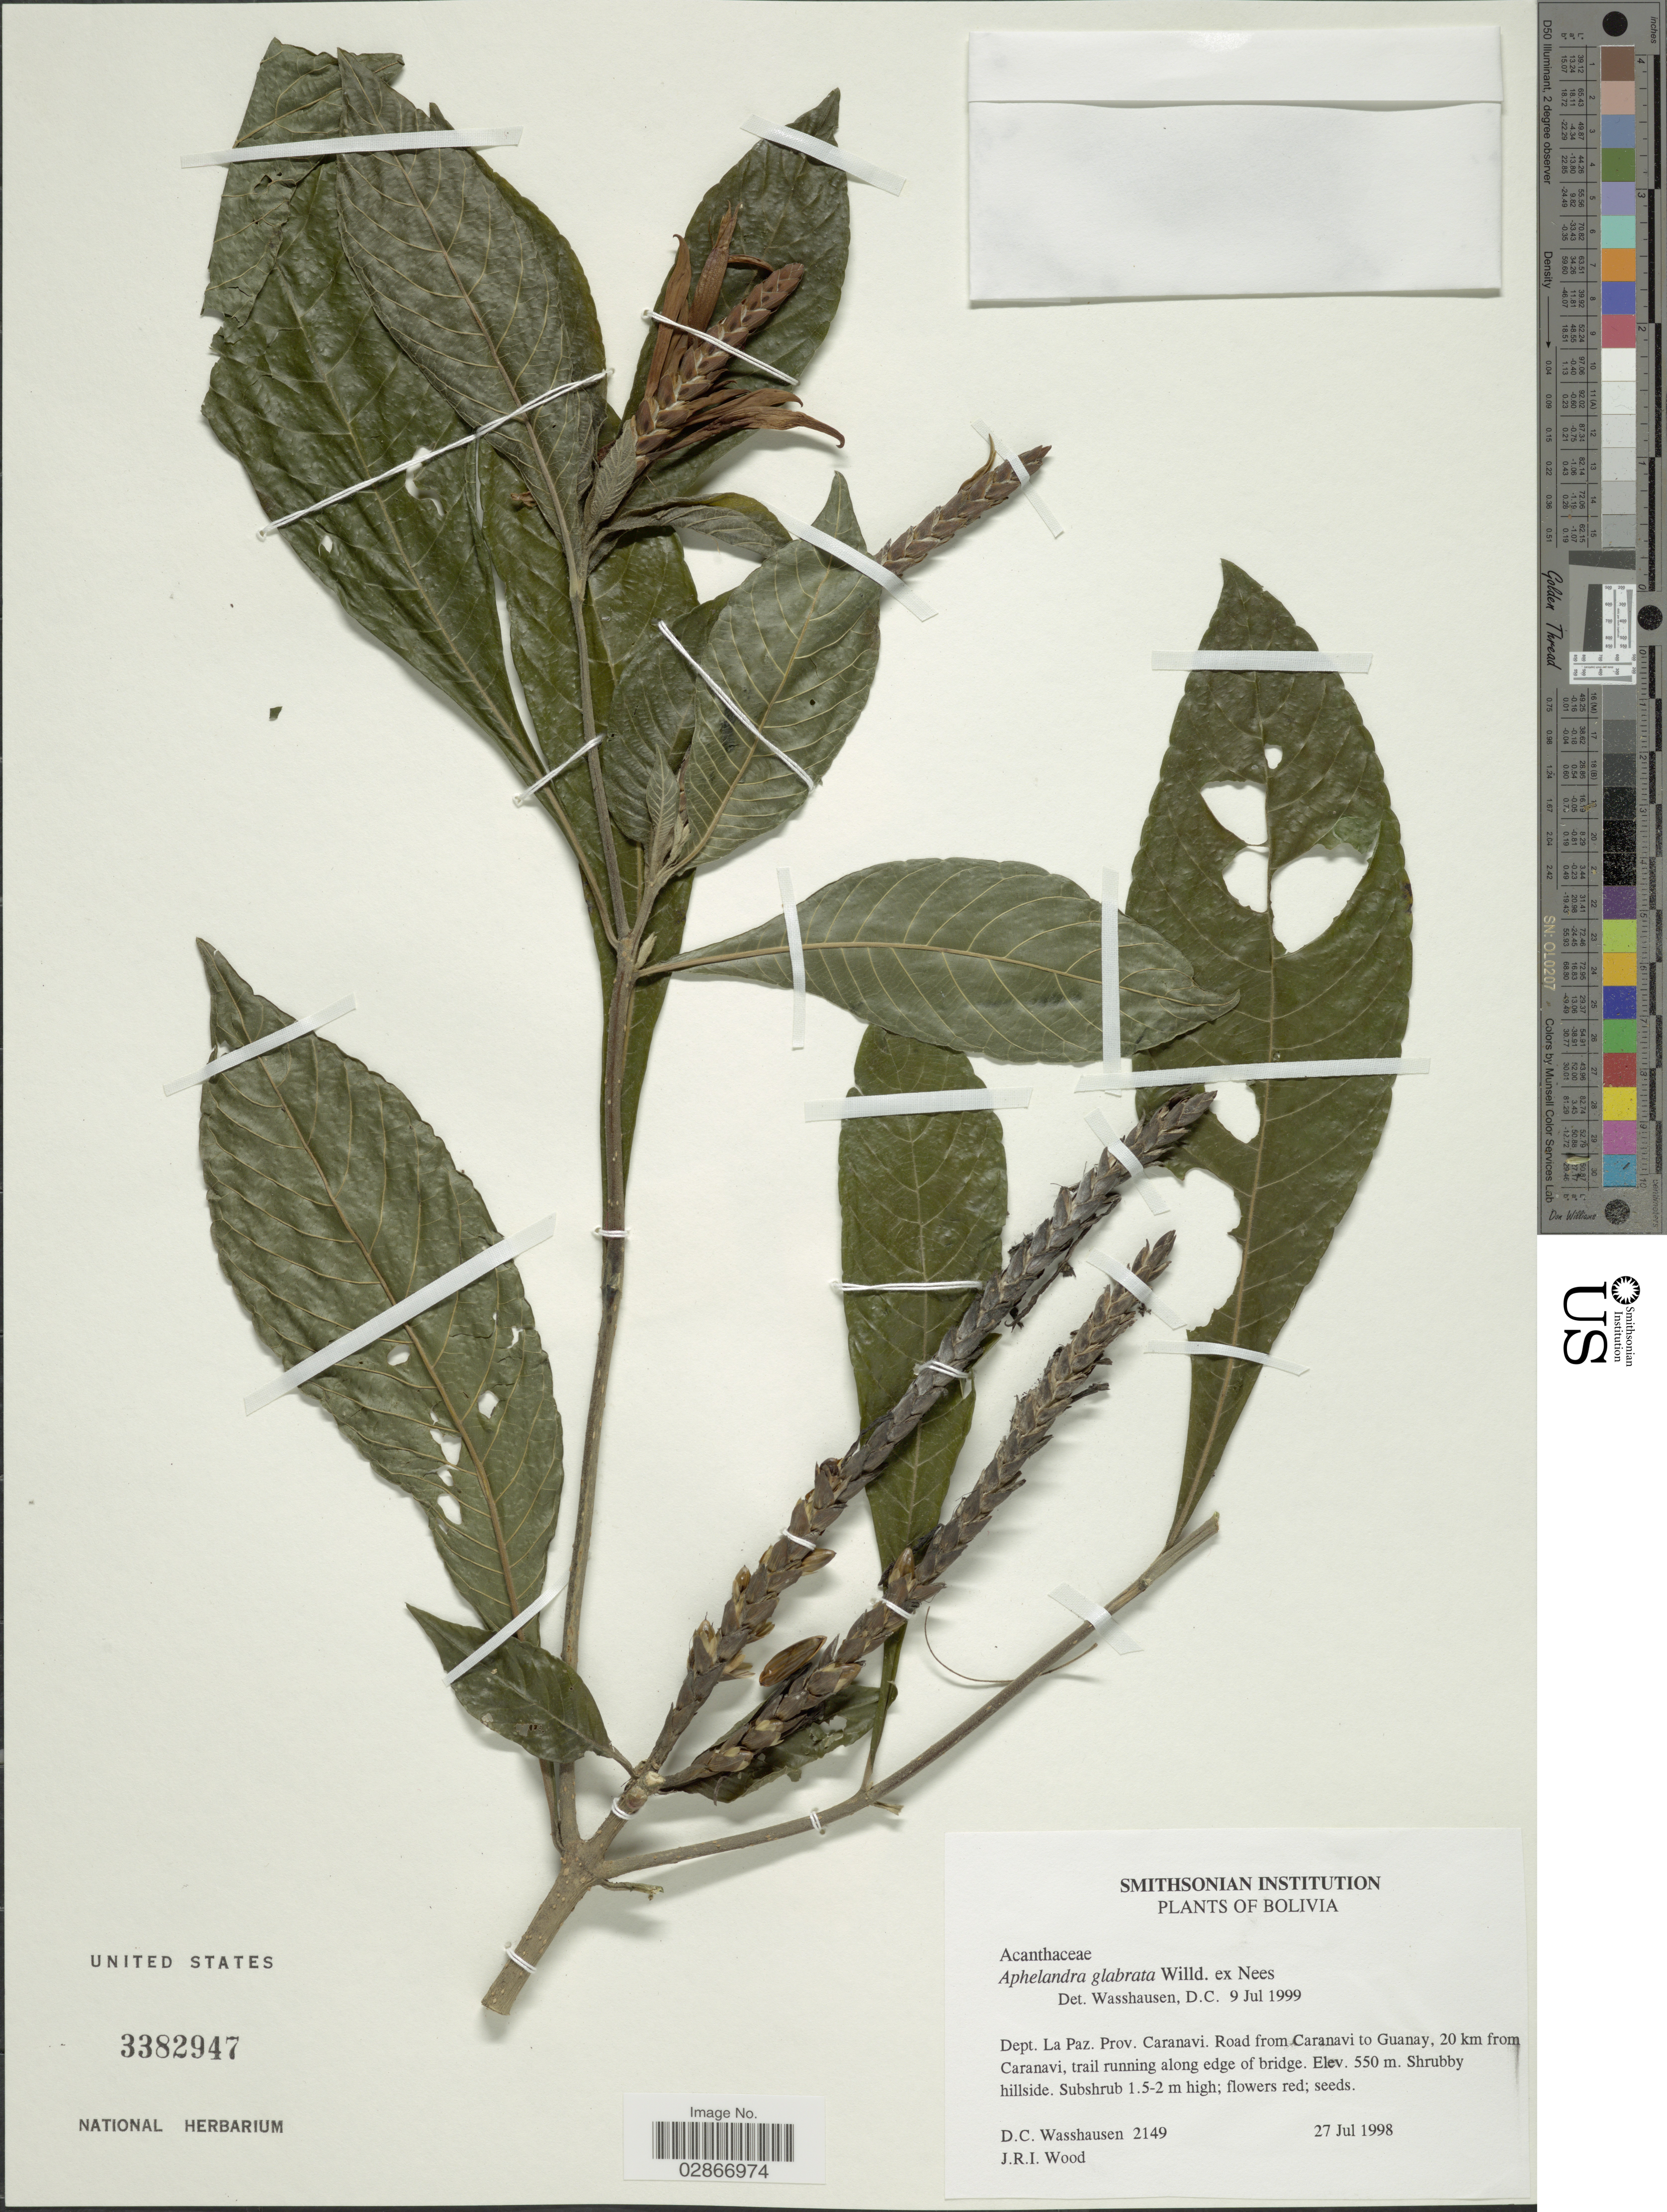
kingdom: Plantae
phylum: Tracheophyta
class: Magnoliopsida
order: Lamiales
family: Acanthaceae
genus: Aphelandra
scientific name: Aphelandra glabrata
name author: Willd. ex Nees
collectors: D. C. Wasshausen & J. R. I. Wood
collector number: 2149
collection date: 1998-07-27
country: Bolivia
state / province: La Paz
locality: Dept. La Paz. Prov. Caranavi. Road from Caranavi to Guanay, 20 km from Caranavi, trail running along edge of bridge.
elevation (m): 550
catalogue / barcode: US 3382947